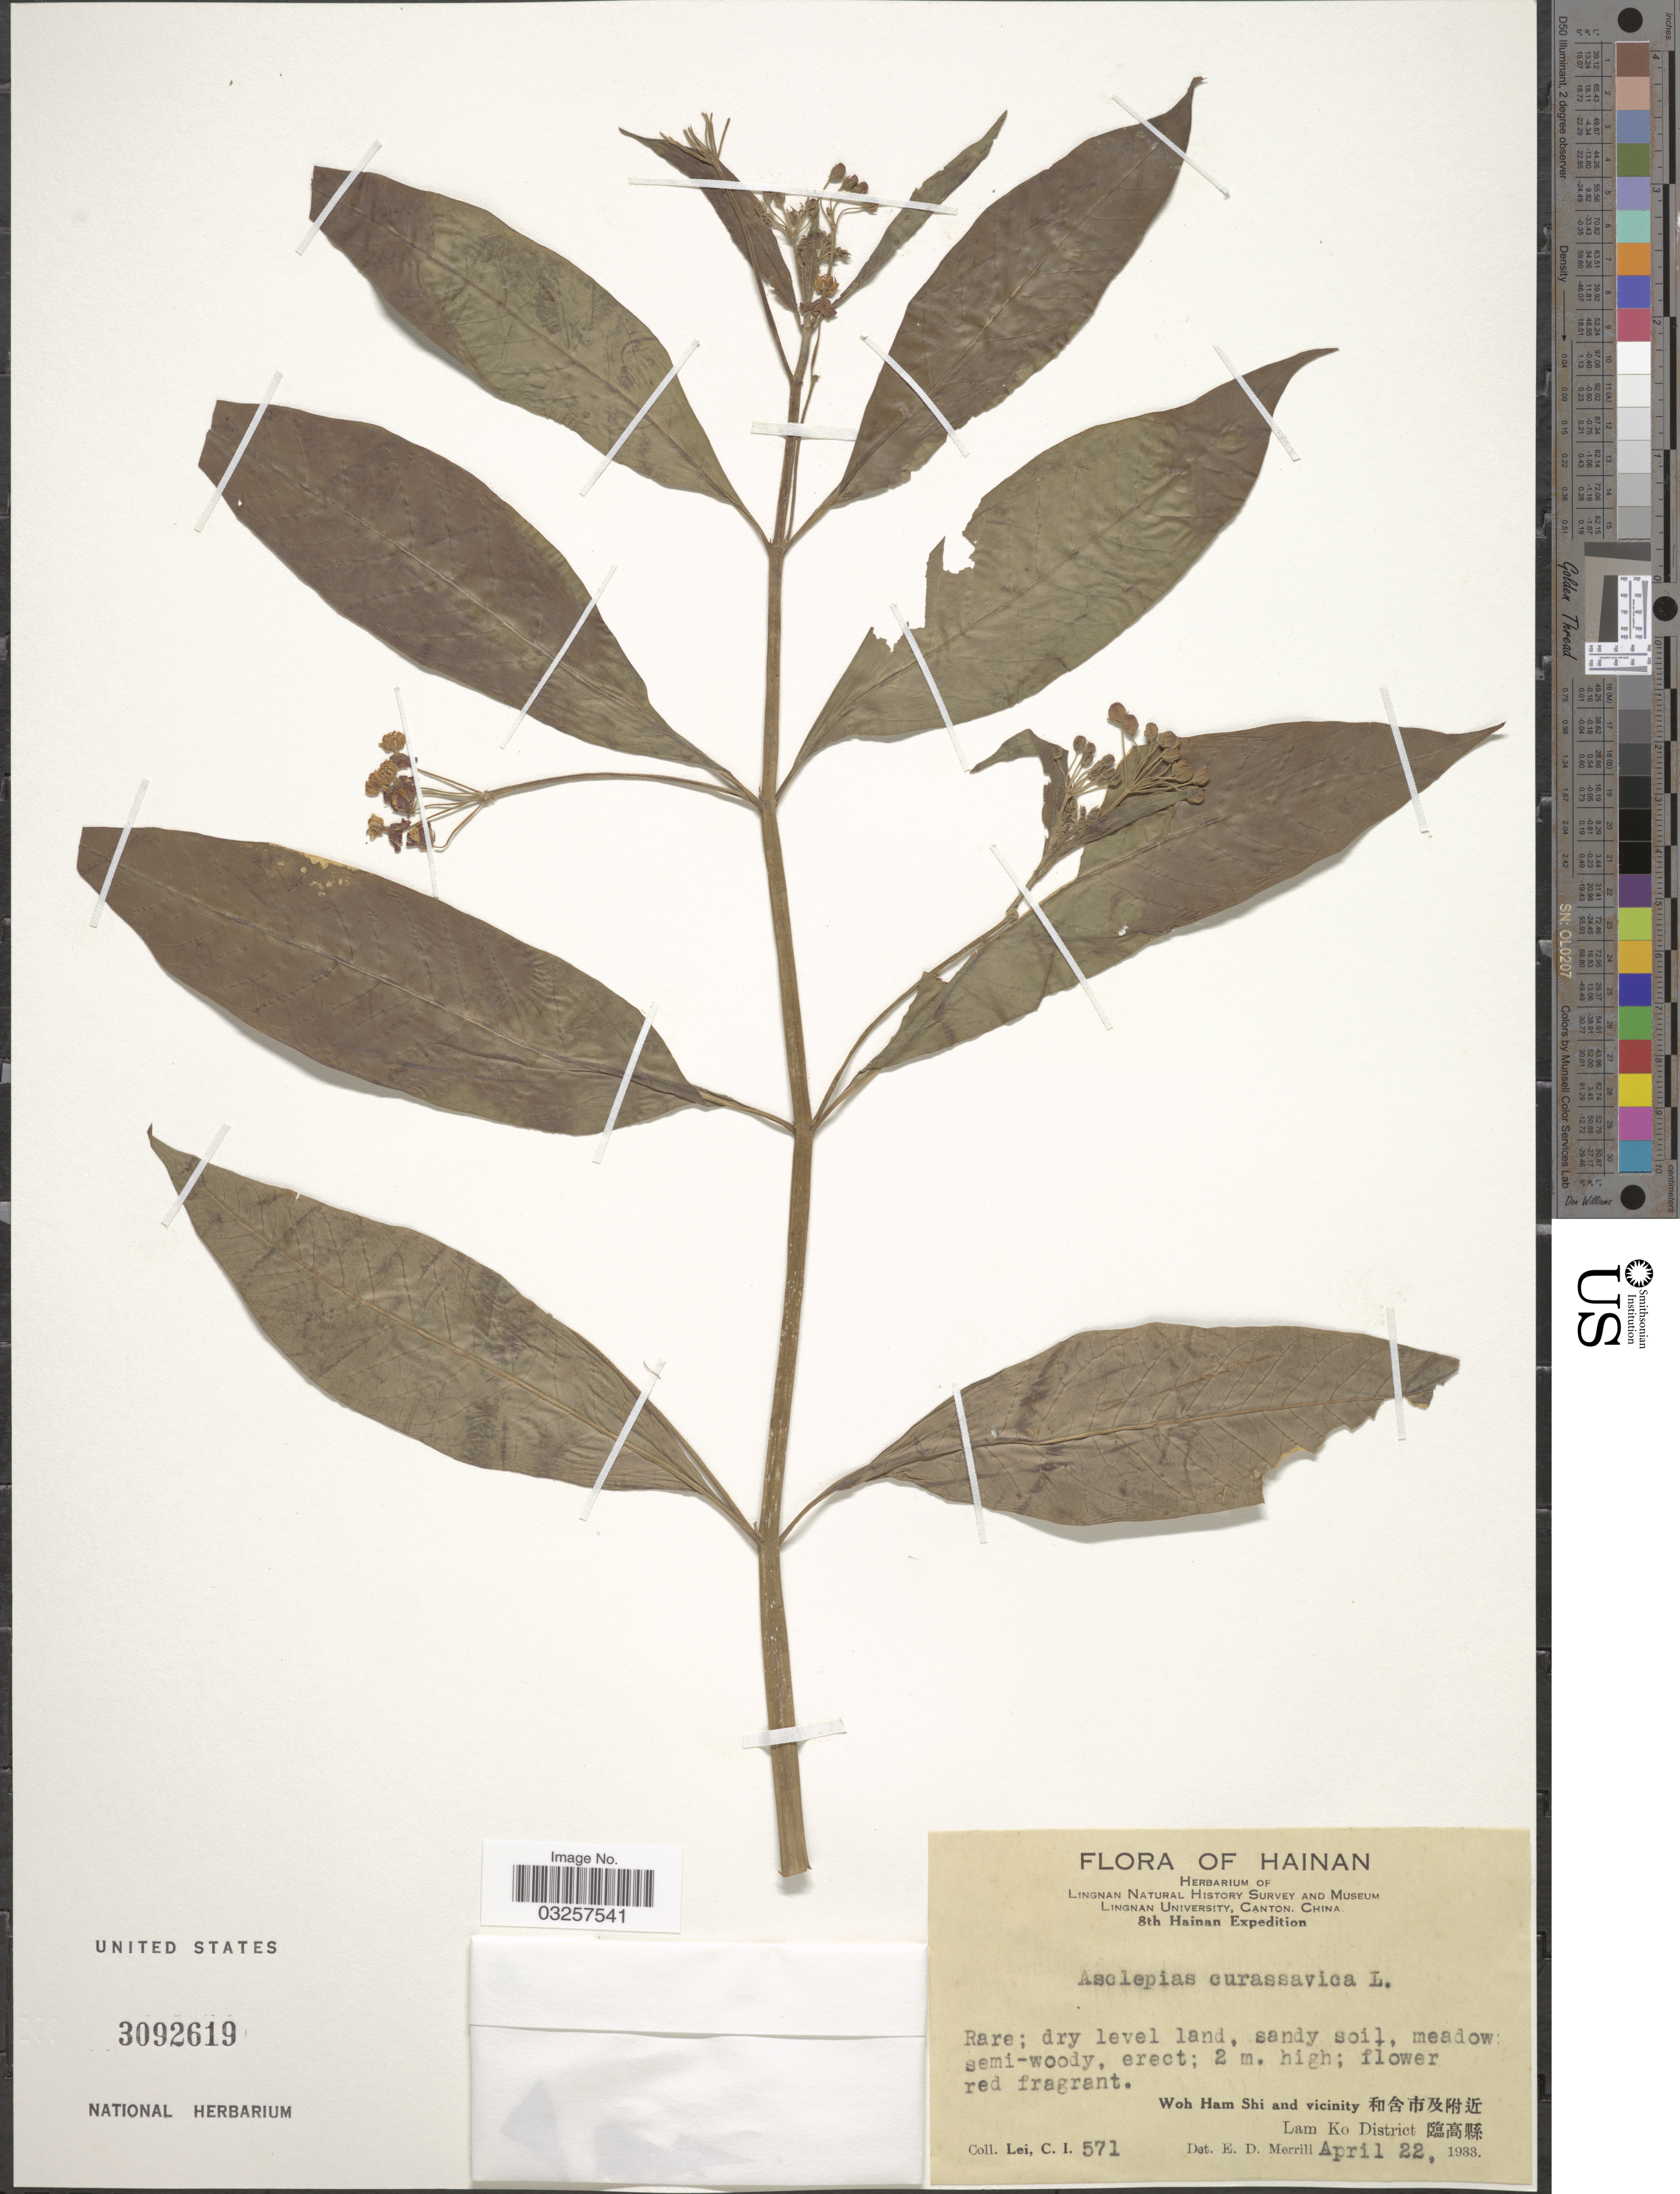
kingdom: Plantae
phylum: Tracheophyta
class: Magnoliopsida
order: Gentianales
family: Apocynaceae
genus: Asclepias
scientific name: Asclepias curassavica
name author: L.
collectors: C. I. Lei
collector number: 571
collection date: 1933-04-22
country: China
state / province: Hainan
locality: Woh Ham Shi and vicinity X. Lam Ko District X.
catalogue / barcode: US 3092619